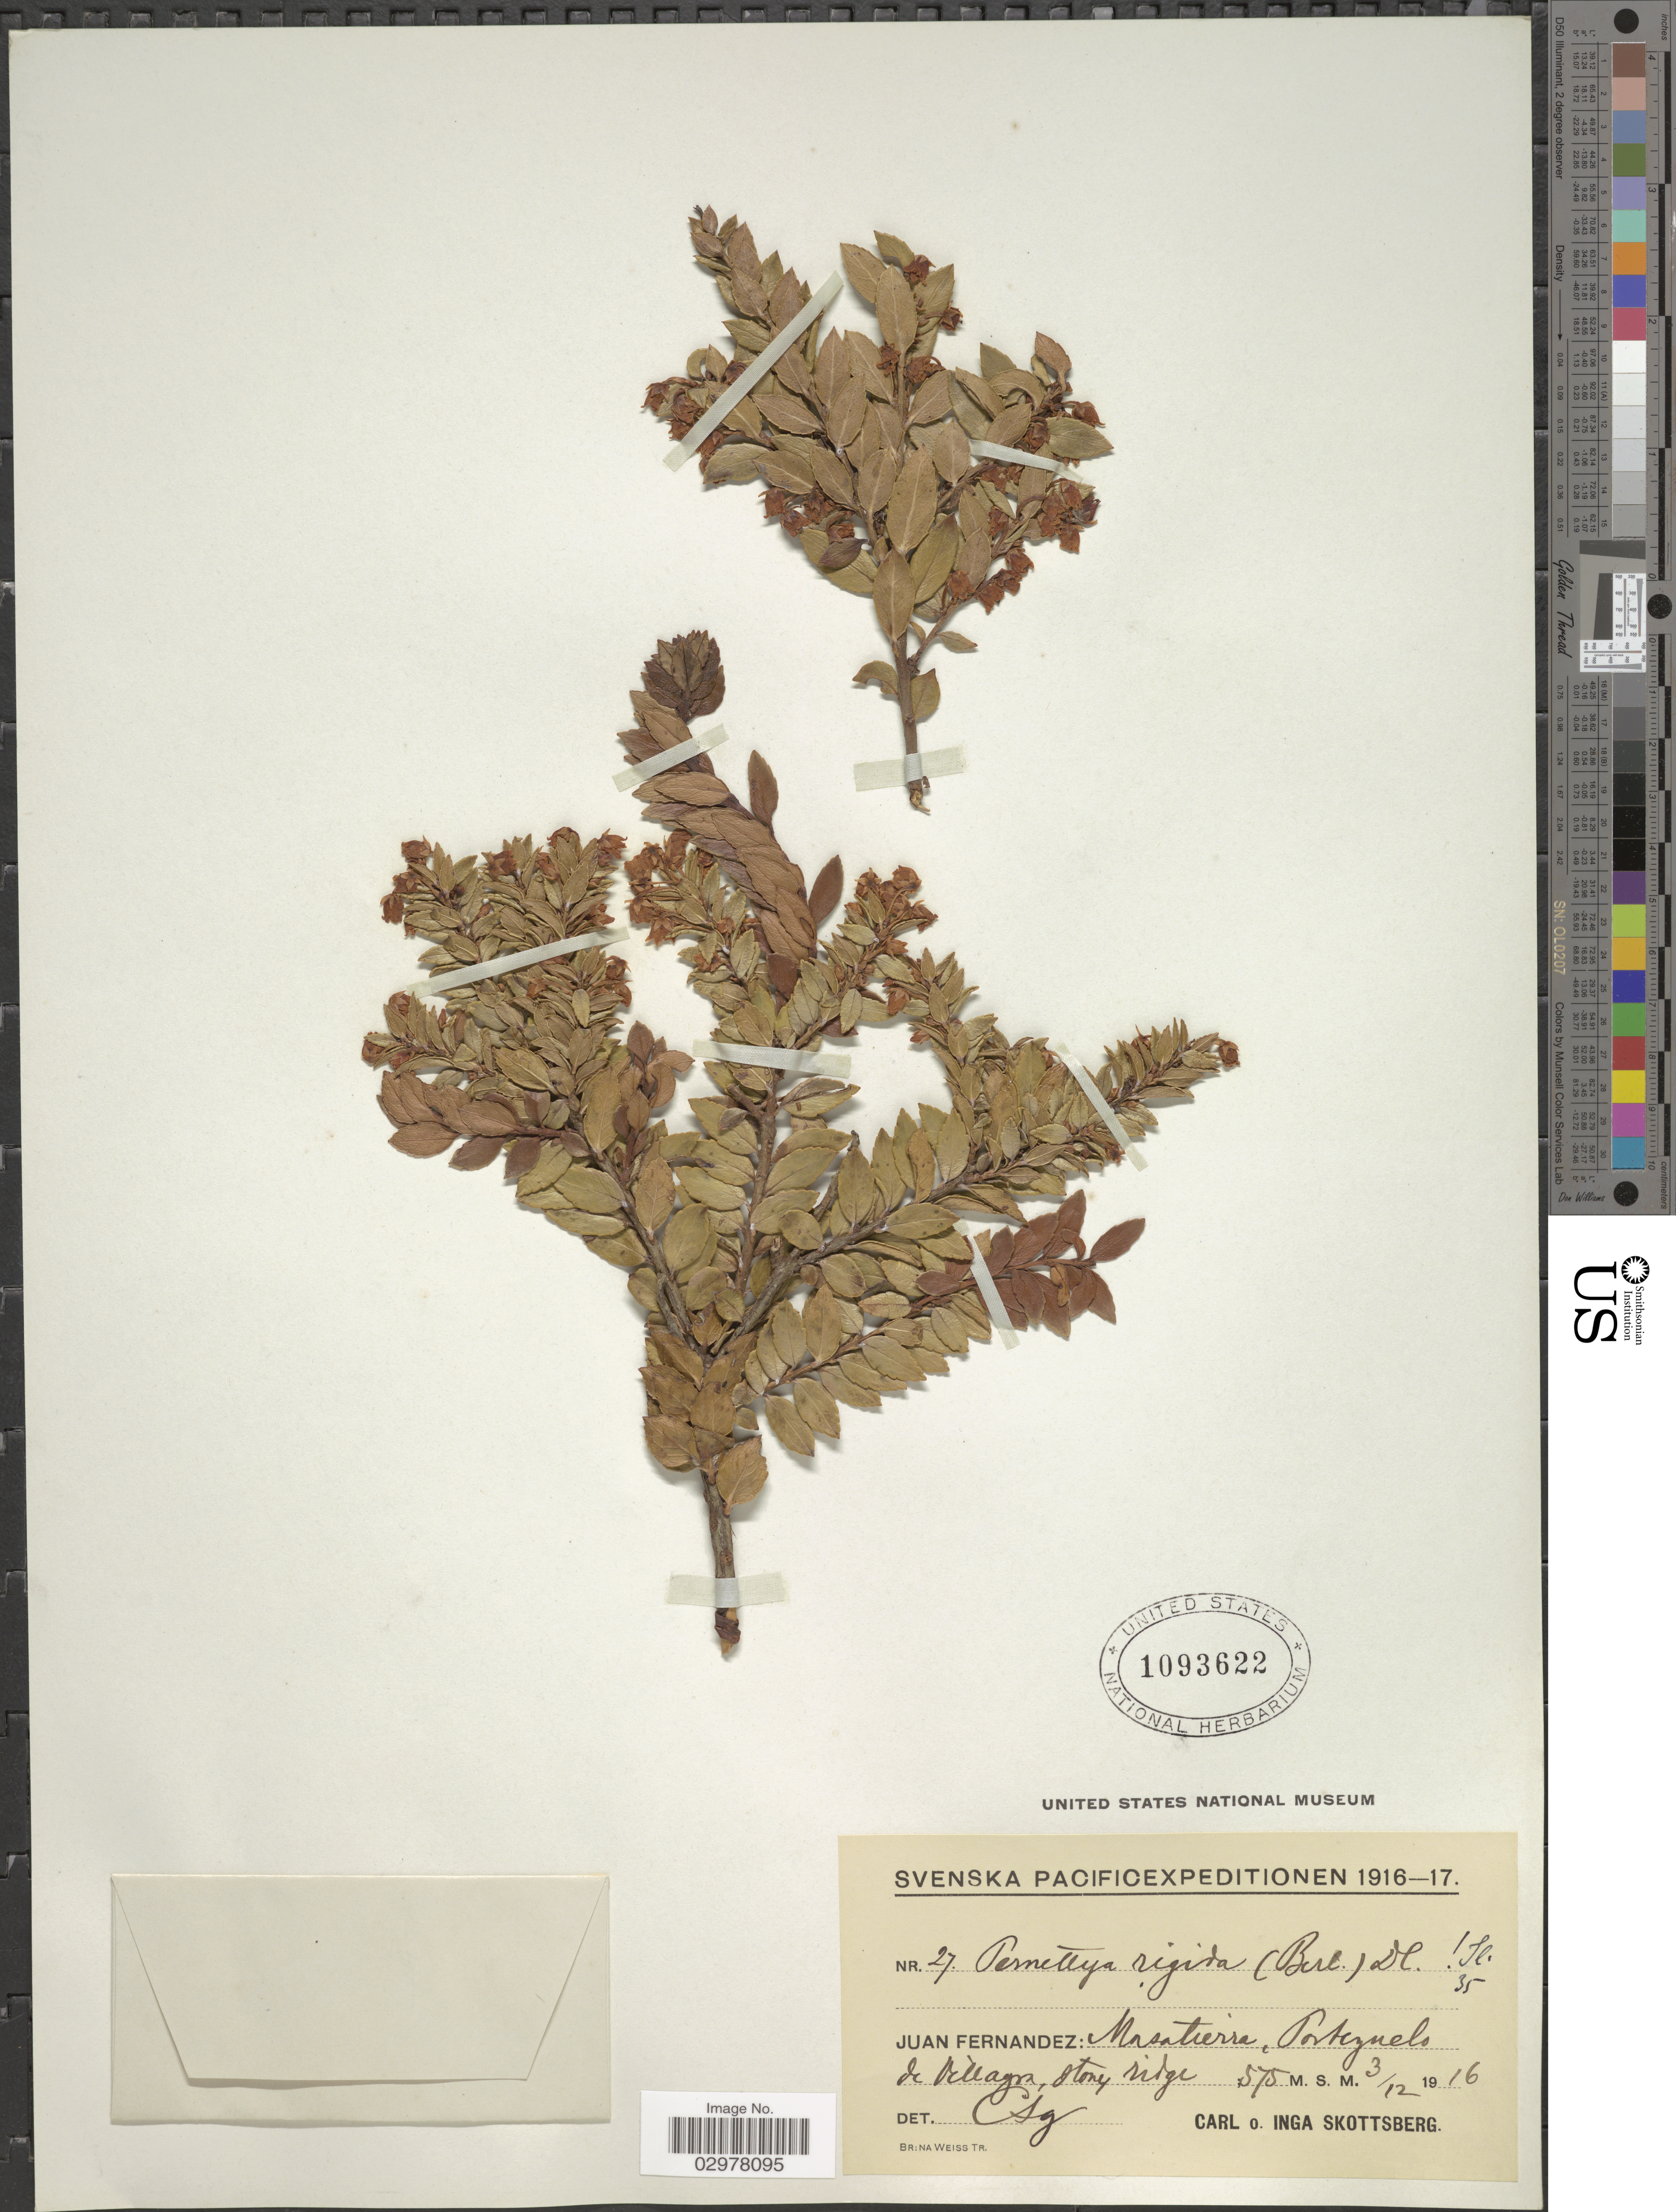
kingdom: Plantae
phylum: Tracheophyta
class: Magnoliopsida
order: Ericales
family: Ericaceae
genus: Pernettya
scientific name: Pernettya rigida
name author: (Bertero ex Colla) DC.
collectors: C. Skottsberg & I. Skottsberg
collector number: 27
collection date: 1916-12-03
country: Chile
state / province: Valparaíso (V)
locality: Juan Fernandez: Masatierra, Portezuelo de Villagra, stony ridge.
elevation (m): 575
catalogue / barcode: US 1093622